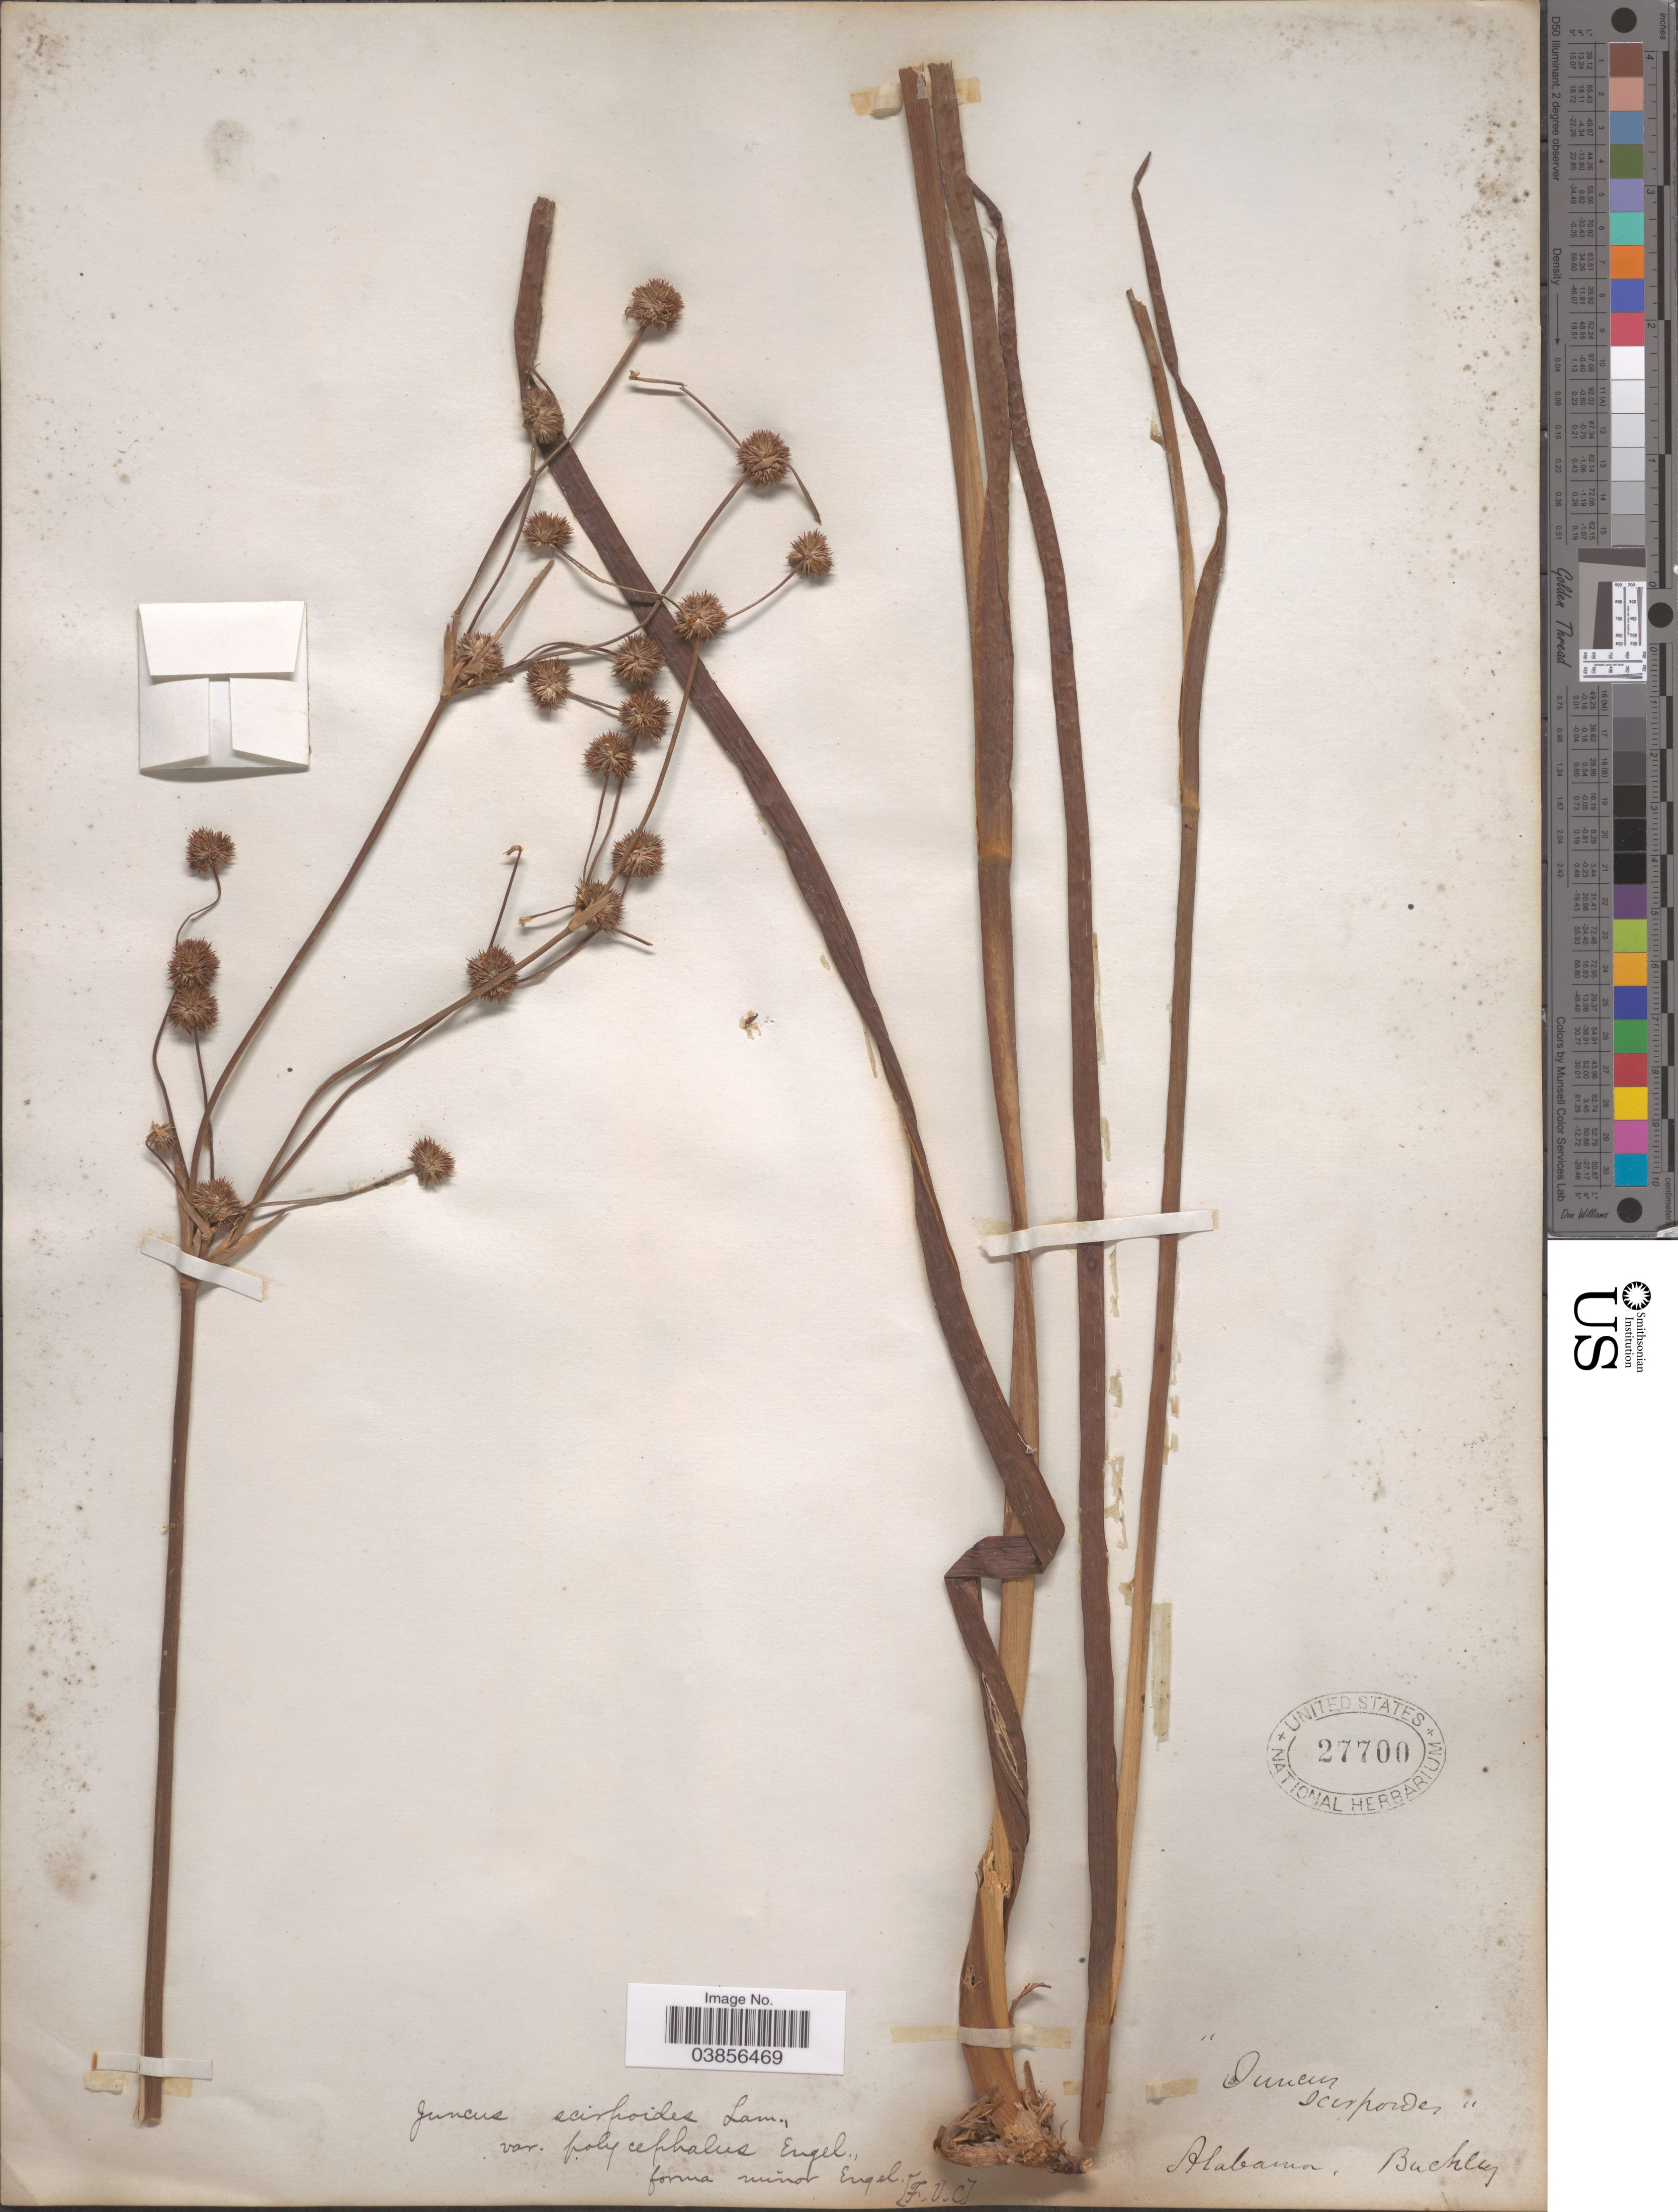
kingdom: Plantae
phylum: Tracheophyta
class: Liliopsida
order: Poales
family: Juncaceae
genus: Juncus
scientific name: Juncus polycephalus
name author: Michx.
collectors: -- Buckley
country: United States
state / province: Alabama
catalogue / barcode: US 27700